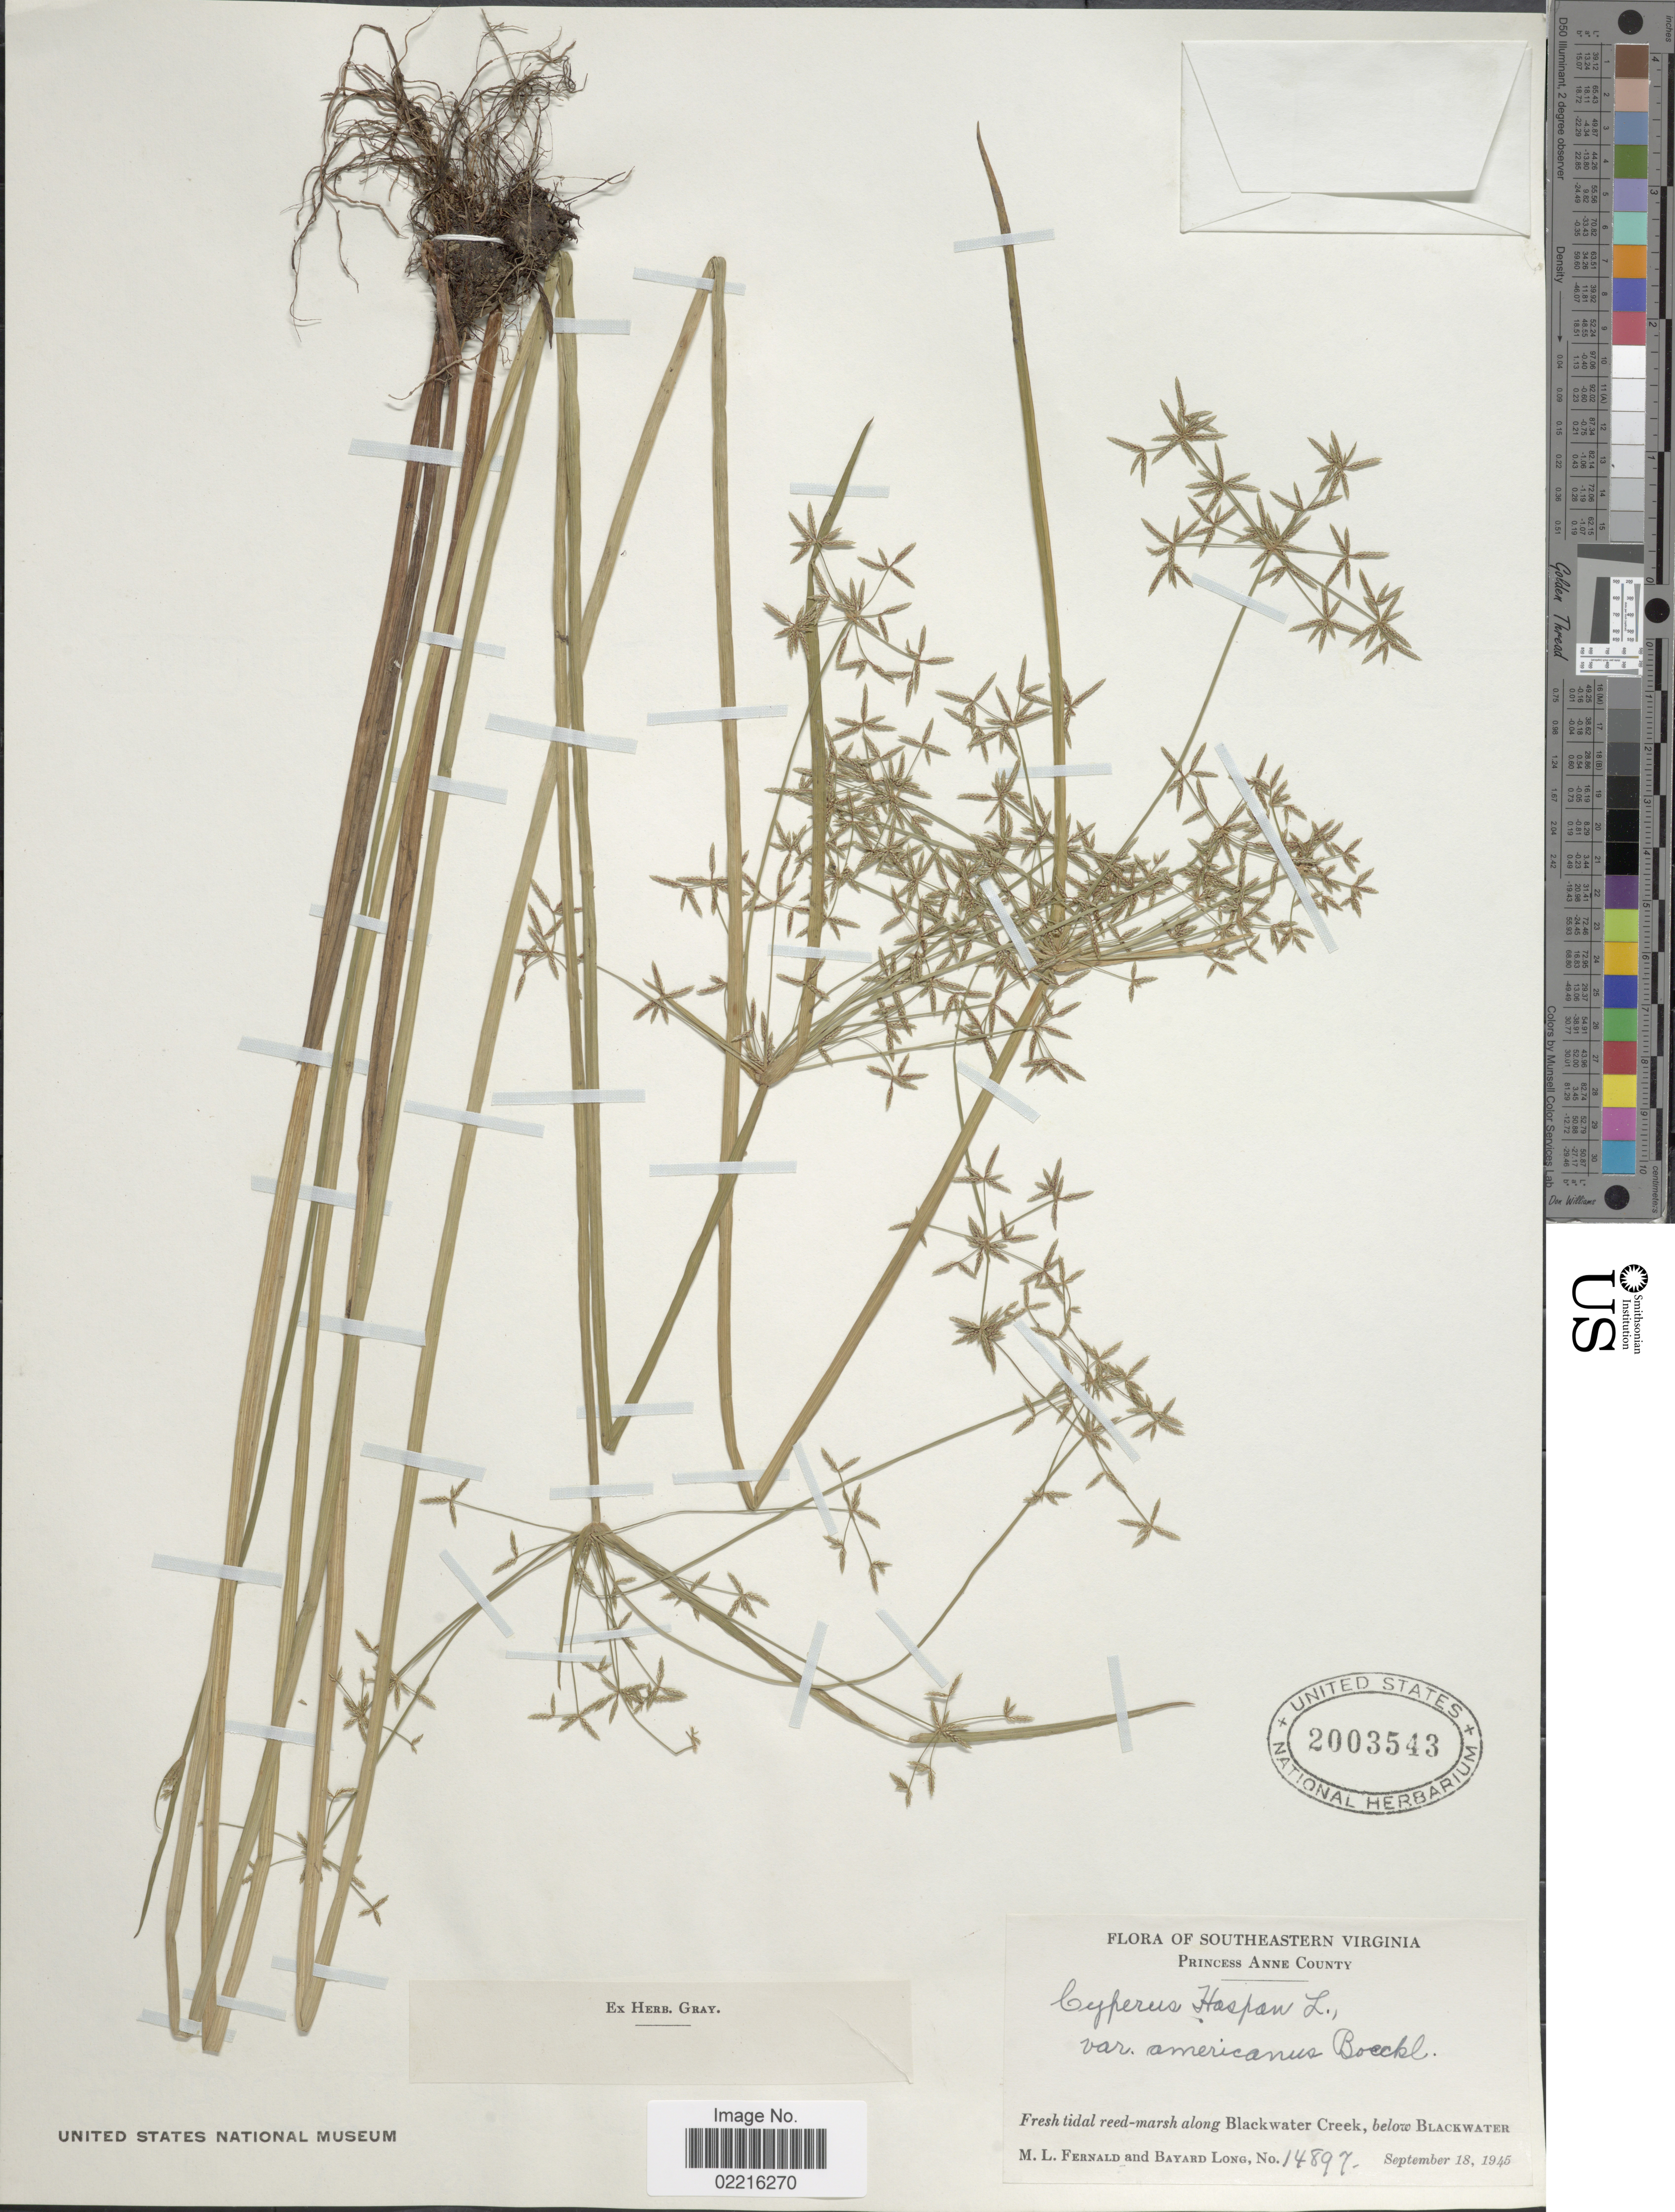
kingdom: Plantae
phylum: Tracheophyta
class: Liliopsida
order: Poales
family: Cyperaceae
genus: Cyperus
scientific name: Cyperus haspan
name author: L.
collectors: M. L. Fernald & B. Long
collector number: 14897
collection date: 1945-09-18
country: United States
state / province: Virginia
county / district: City of Virginia Beach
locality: Southeastern Virginia, Princess Anne (=historic county name) County, along Blackwater Creek, below Blackwater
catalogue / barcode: US 2003543